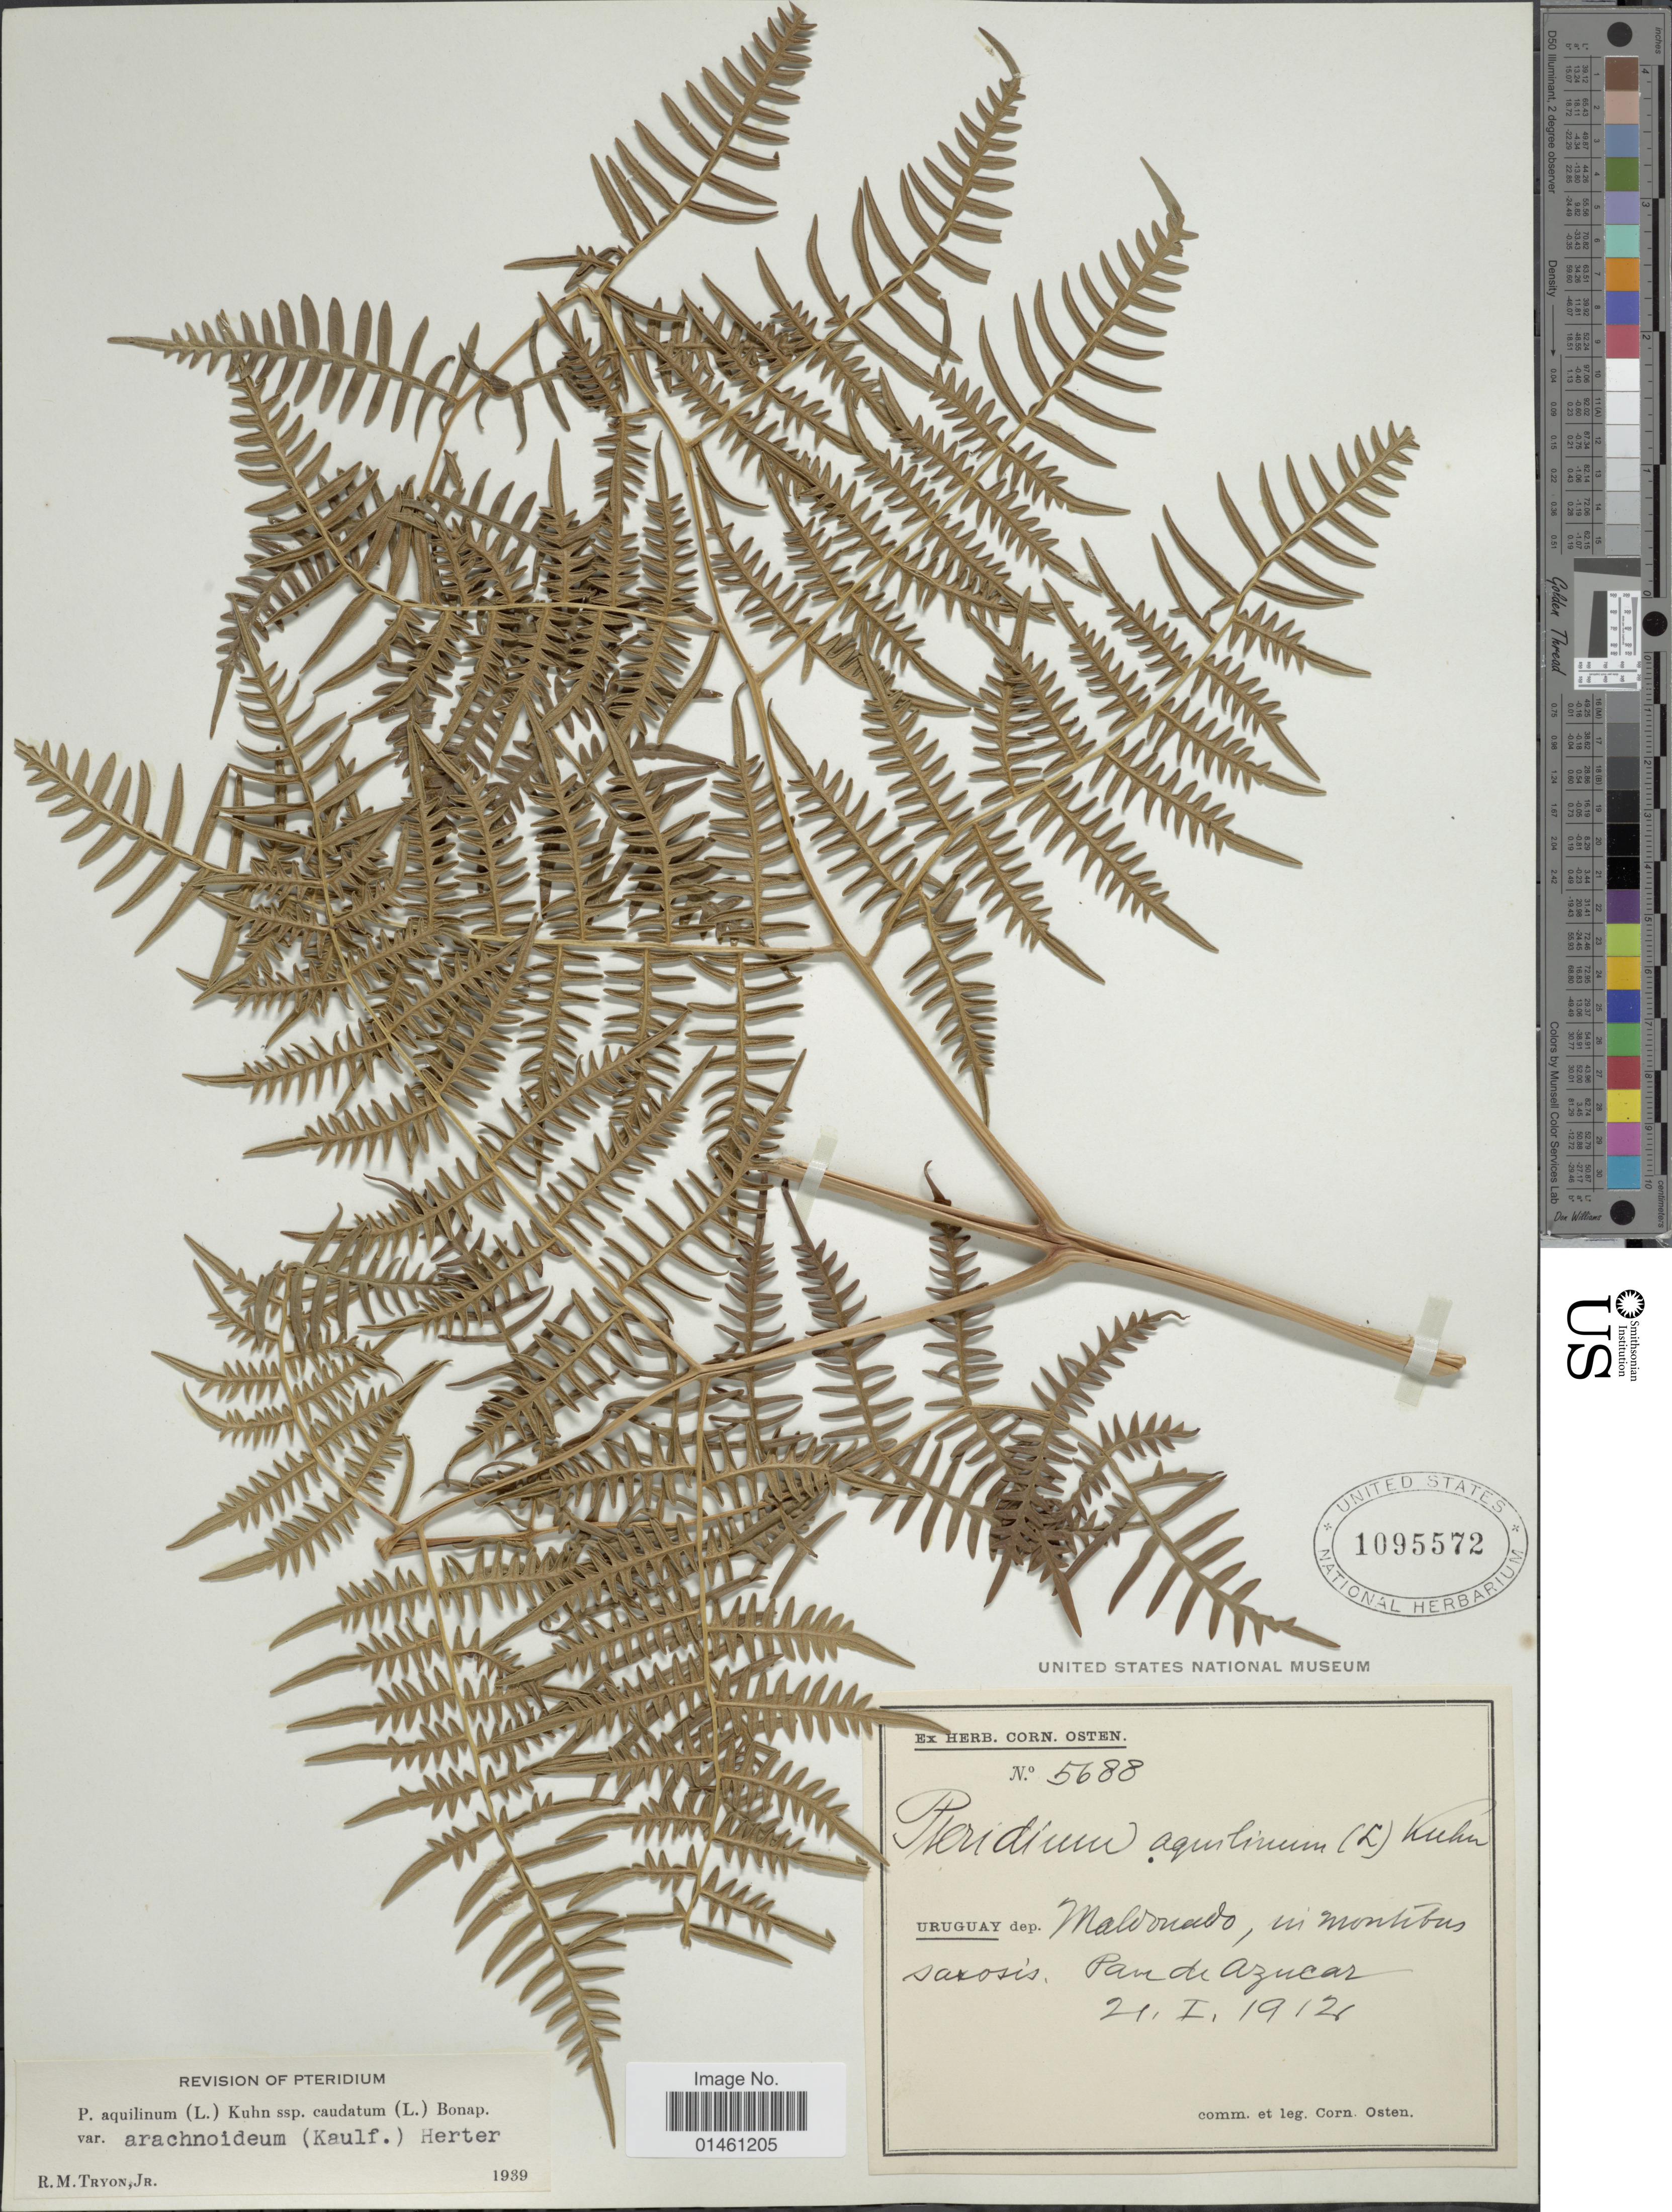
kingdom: Plantae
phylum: Tracheophyta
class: Polypodiopsida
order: Polypodiales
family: Dennstaedtiaceae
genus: Pteridium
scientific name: Pteridium aquilinum var. arachnoideum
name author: (Kaulf.) Herter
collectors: C. Osten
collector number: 5688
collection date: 1912-01-21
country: Uruguay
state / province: Maldonado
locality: Uruguay dep. Maldonado, in montibus saxosis, Pan de Azucar.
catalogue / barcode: US 1095572